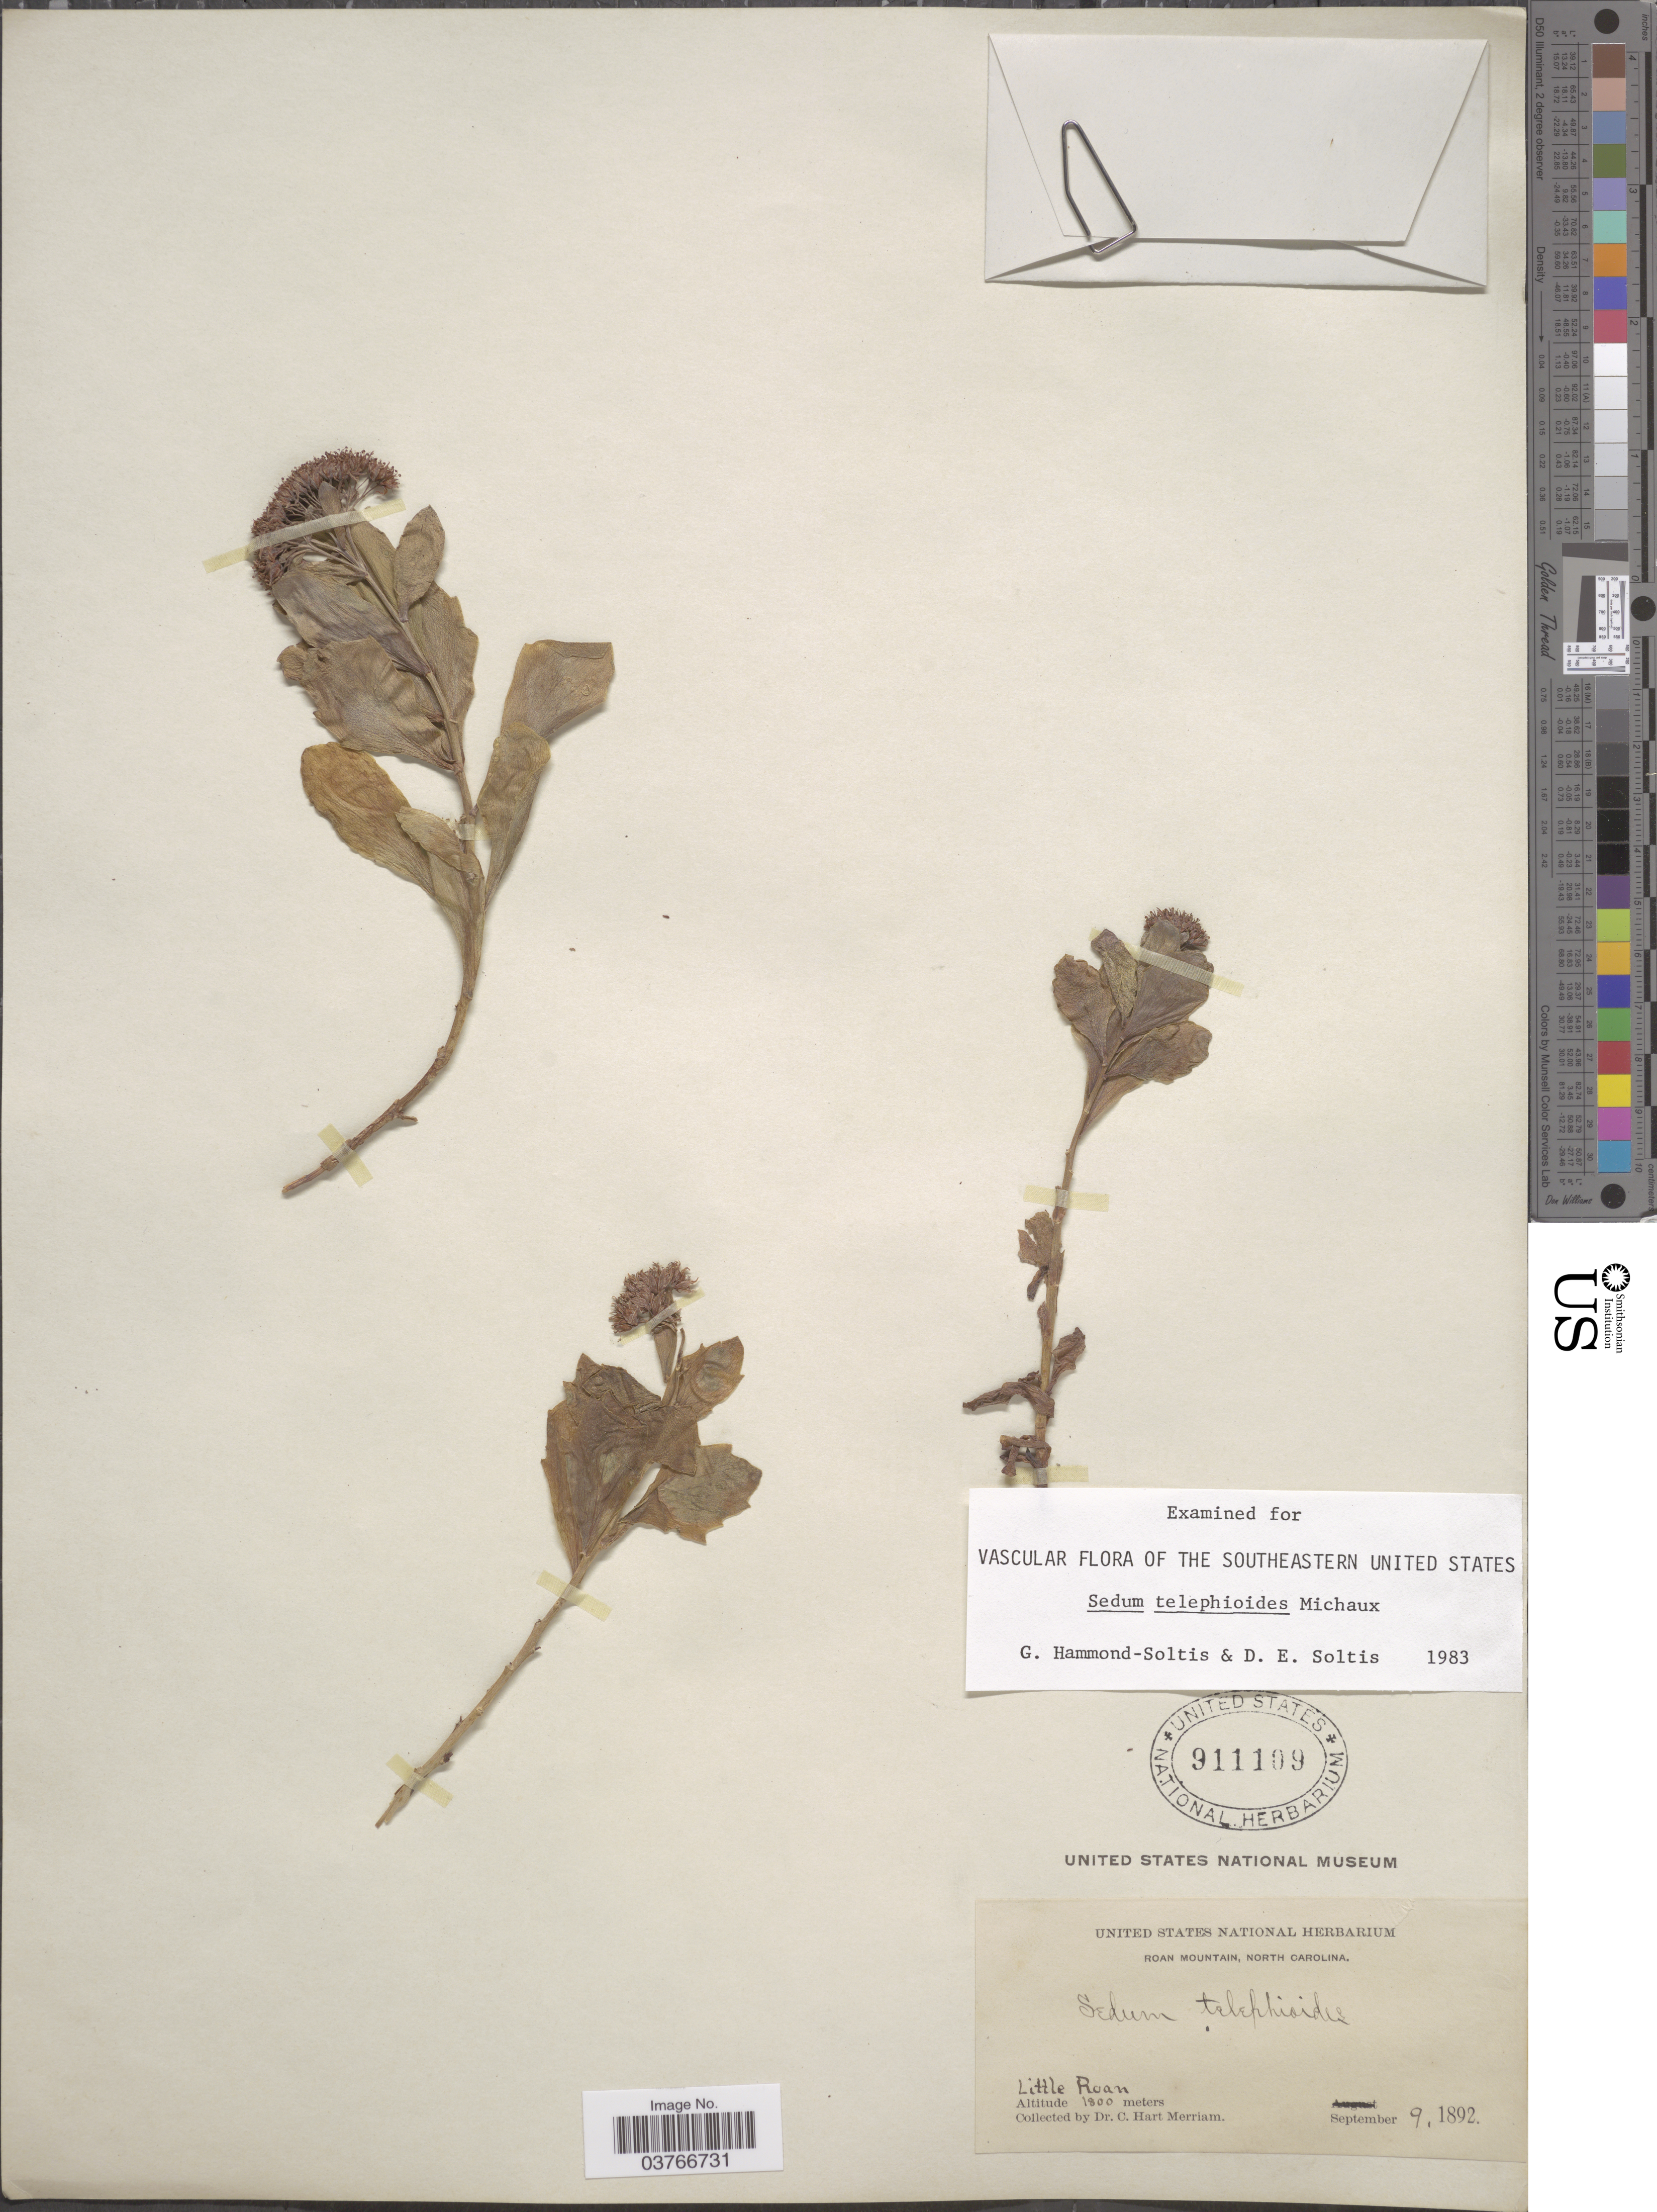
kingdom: Plantae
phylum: Tracheophyta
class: Magnoliopsida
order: Saxifragales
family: Crassulaceae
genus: Hylotelephium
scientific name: Hylotelephium telephioides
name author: (Michx.) H. Ohba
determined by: Strong, Mark T., (BOT), Smithsonian Institution - National Museum of Natural History (UNITED STATES)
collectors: C. Merriam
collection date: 1892-09-09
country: United States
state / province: North Carolina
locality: Roan Mountain. Little Roan.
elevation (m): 1800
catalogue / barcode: US 911109